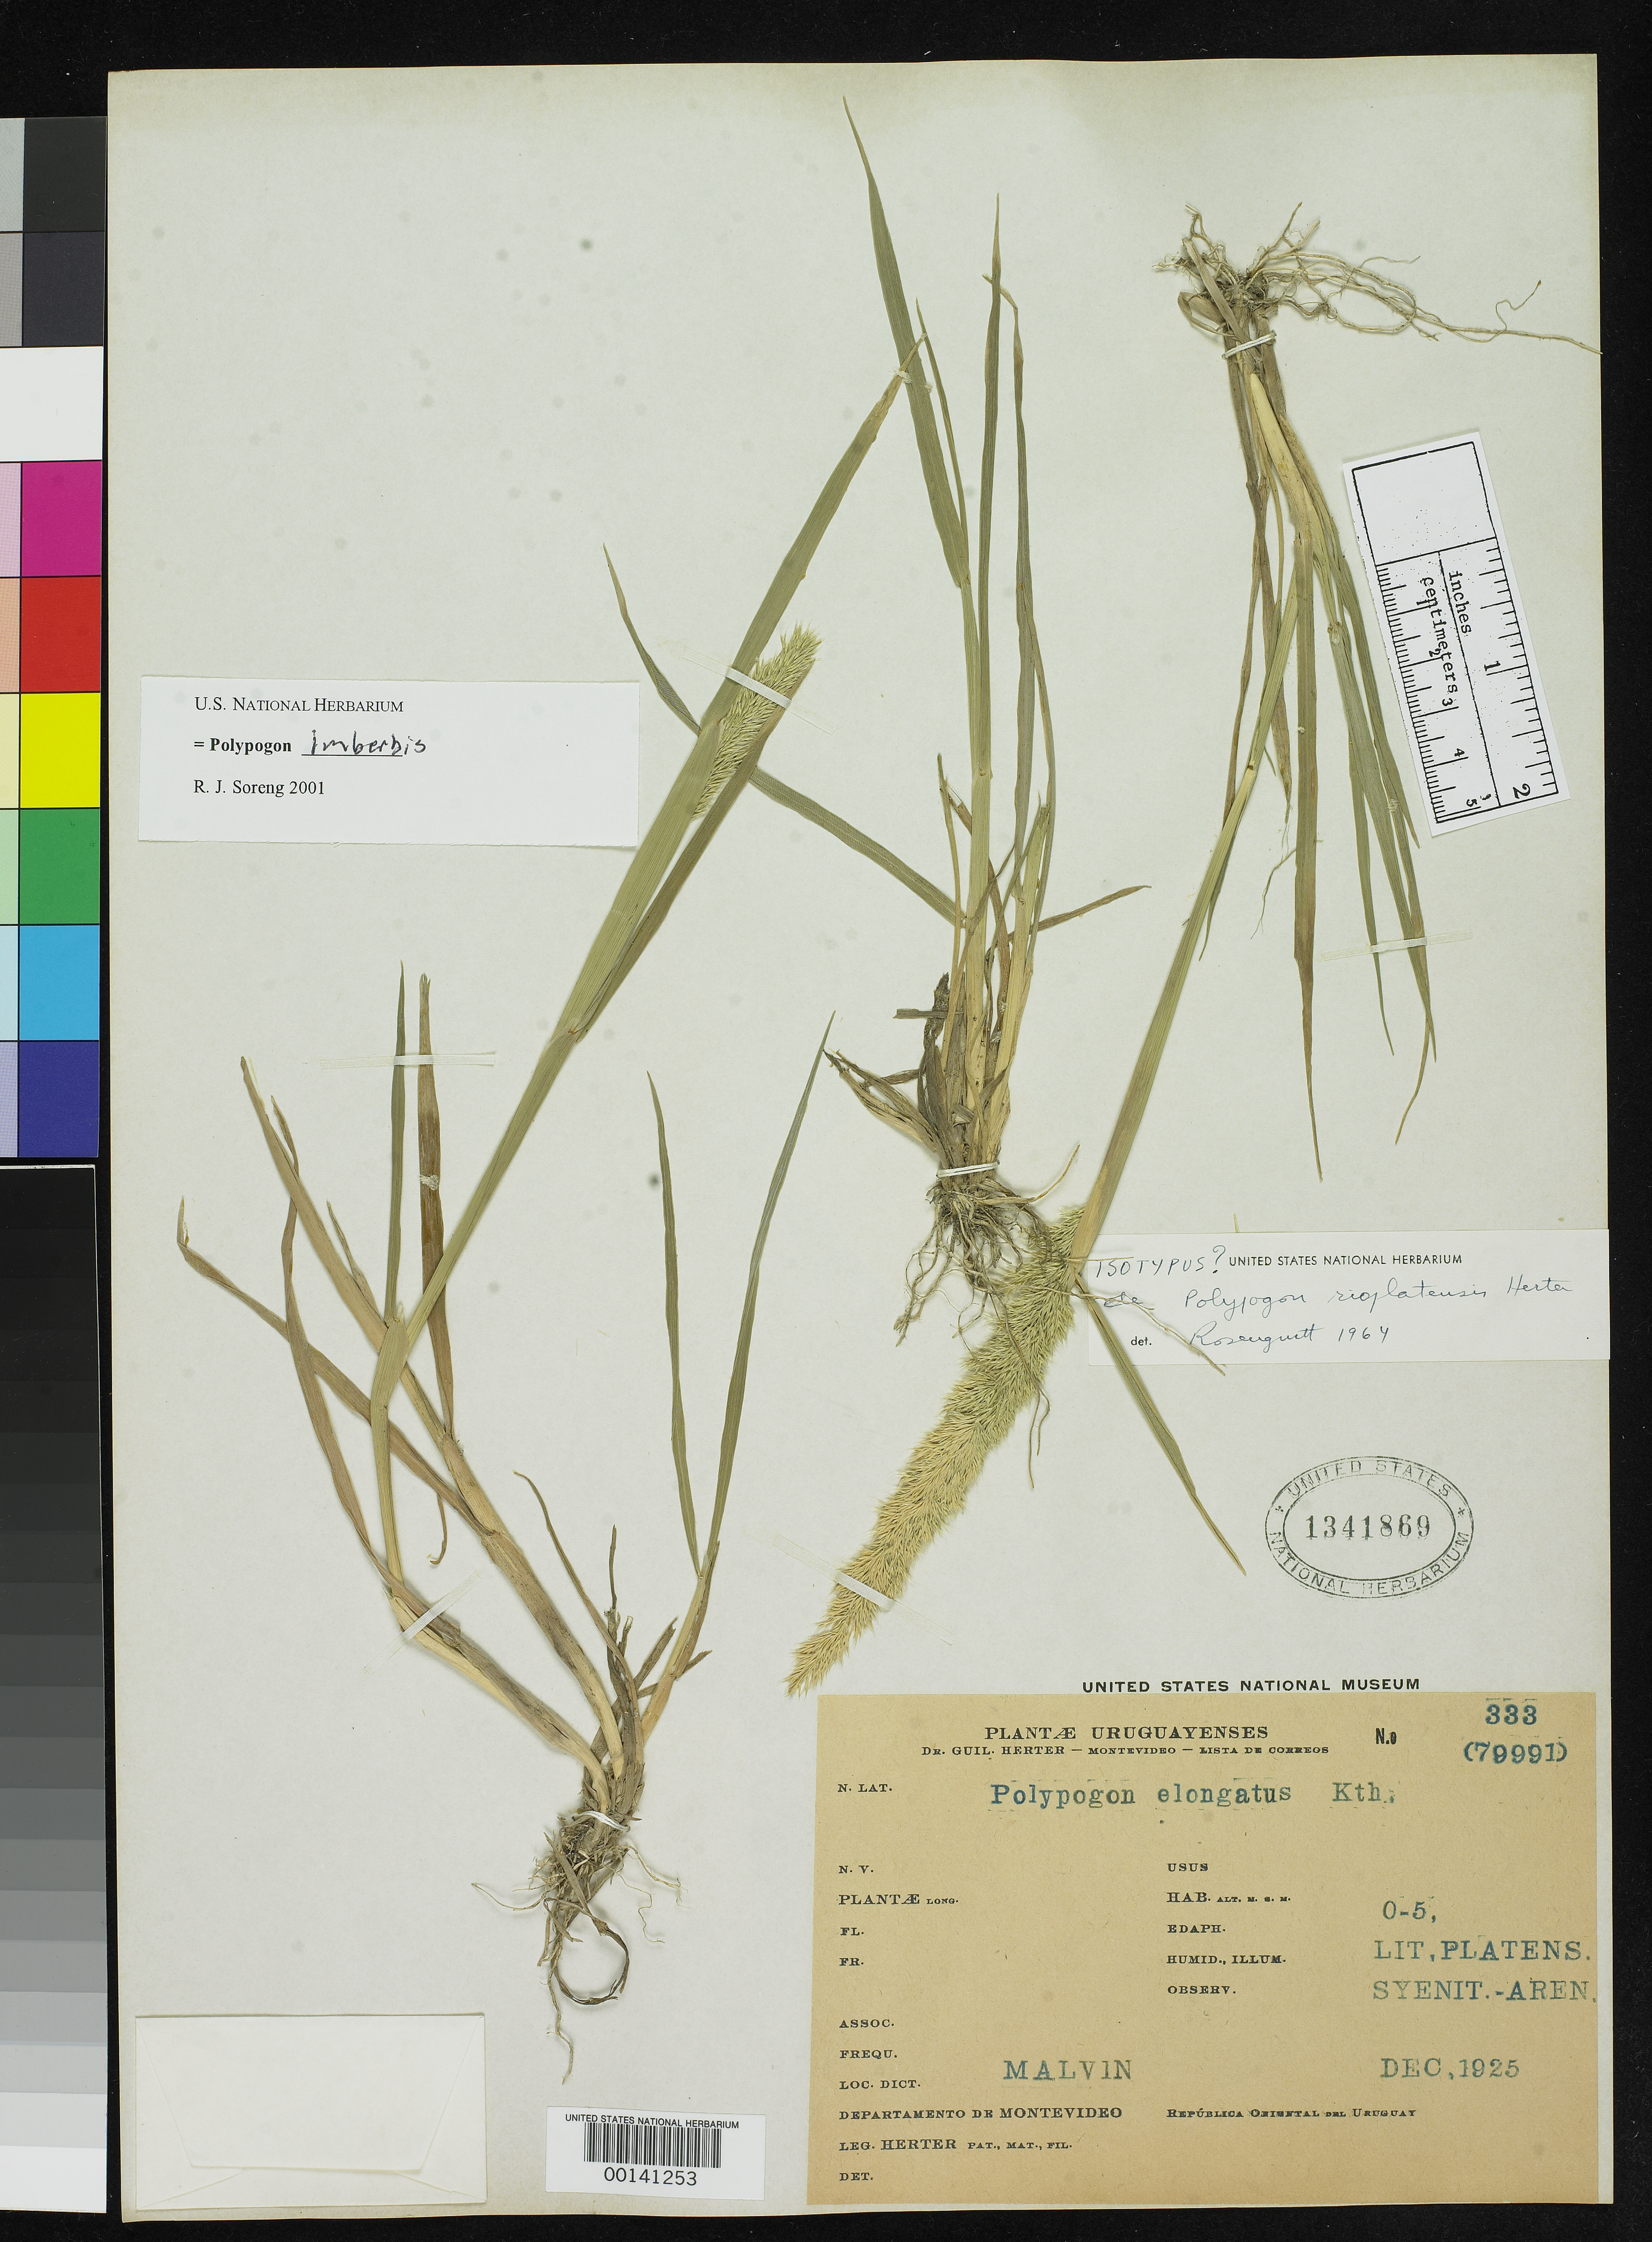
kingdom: Plantae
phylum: Tracheophyta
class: Liliopsida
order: Poales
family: Poaceae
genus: Polypogon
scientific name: Polypogon rioplatensis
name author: Herter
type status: Isotype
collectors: W. G. Herter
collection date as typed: Dec 1925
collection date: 1925-12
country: Uruguay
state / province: Montevideo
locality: Litus Platensis.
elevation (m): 0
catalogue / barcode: US 1341869